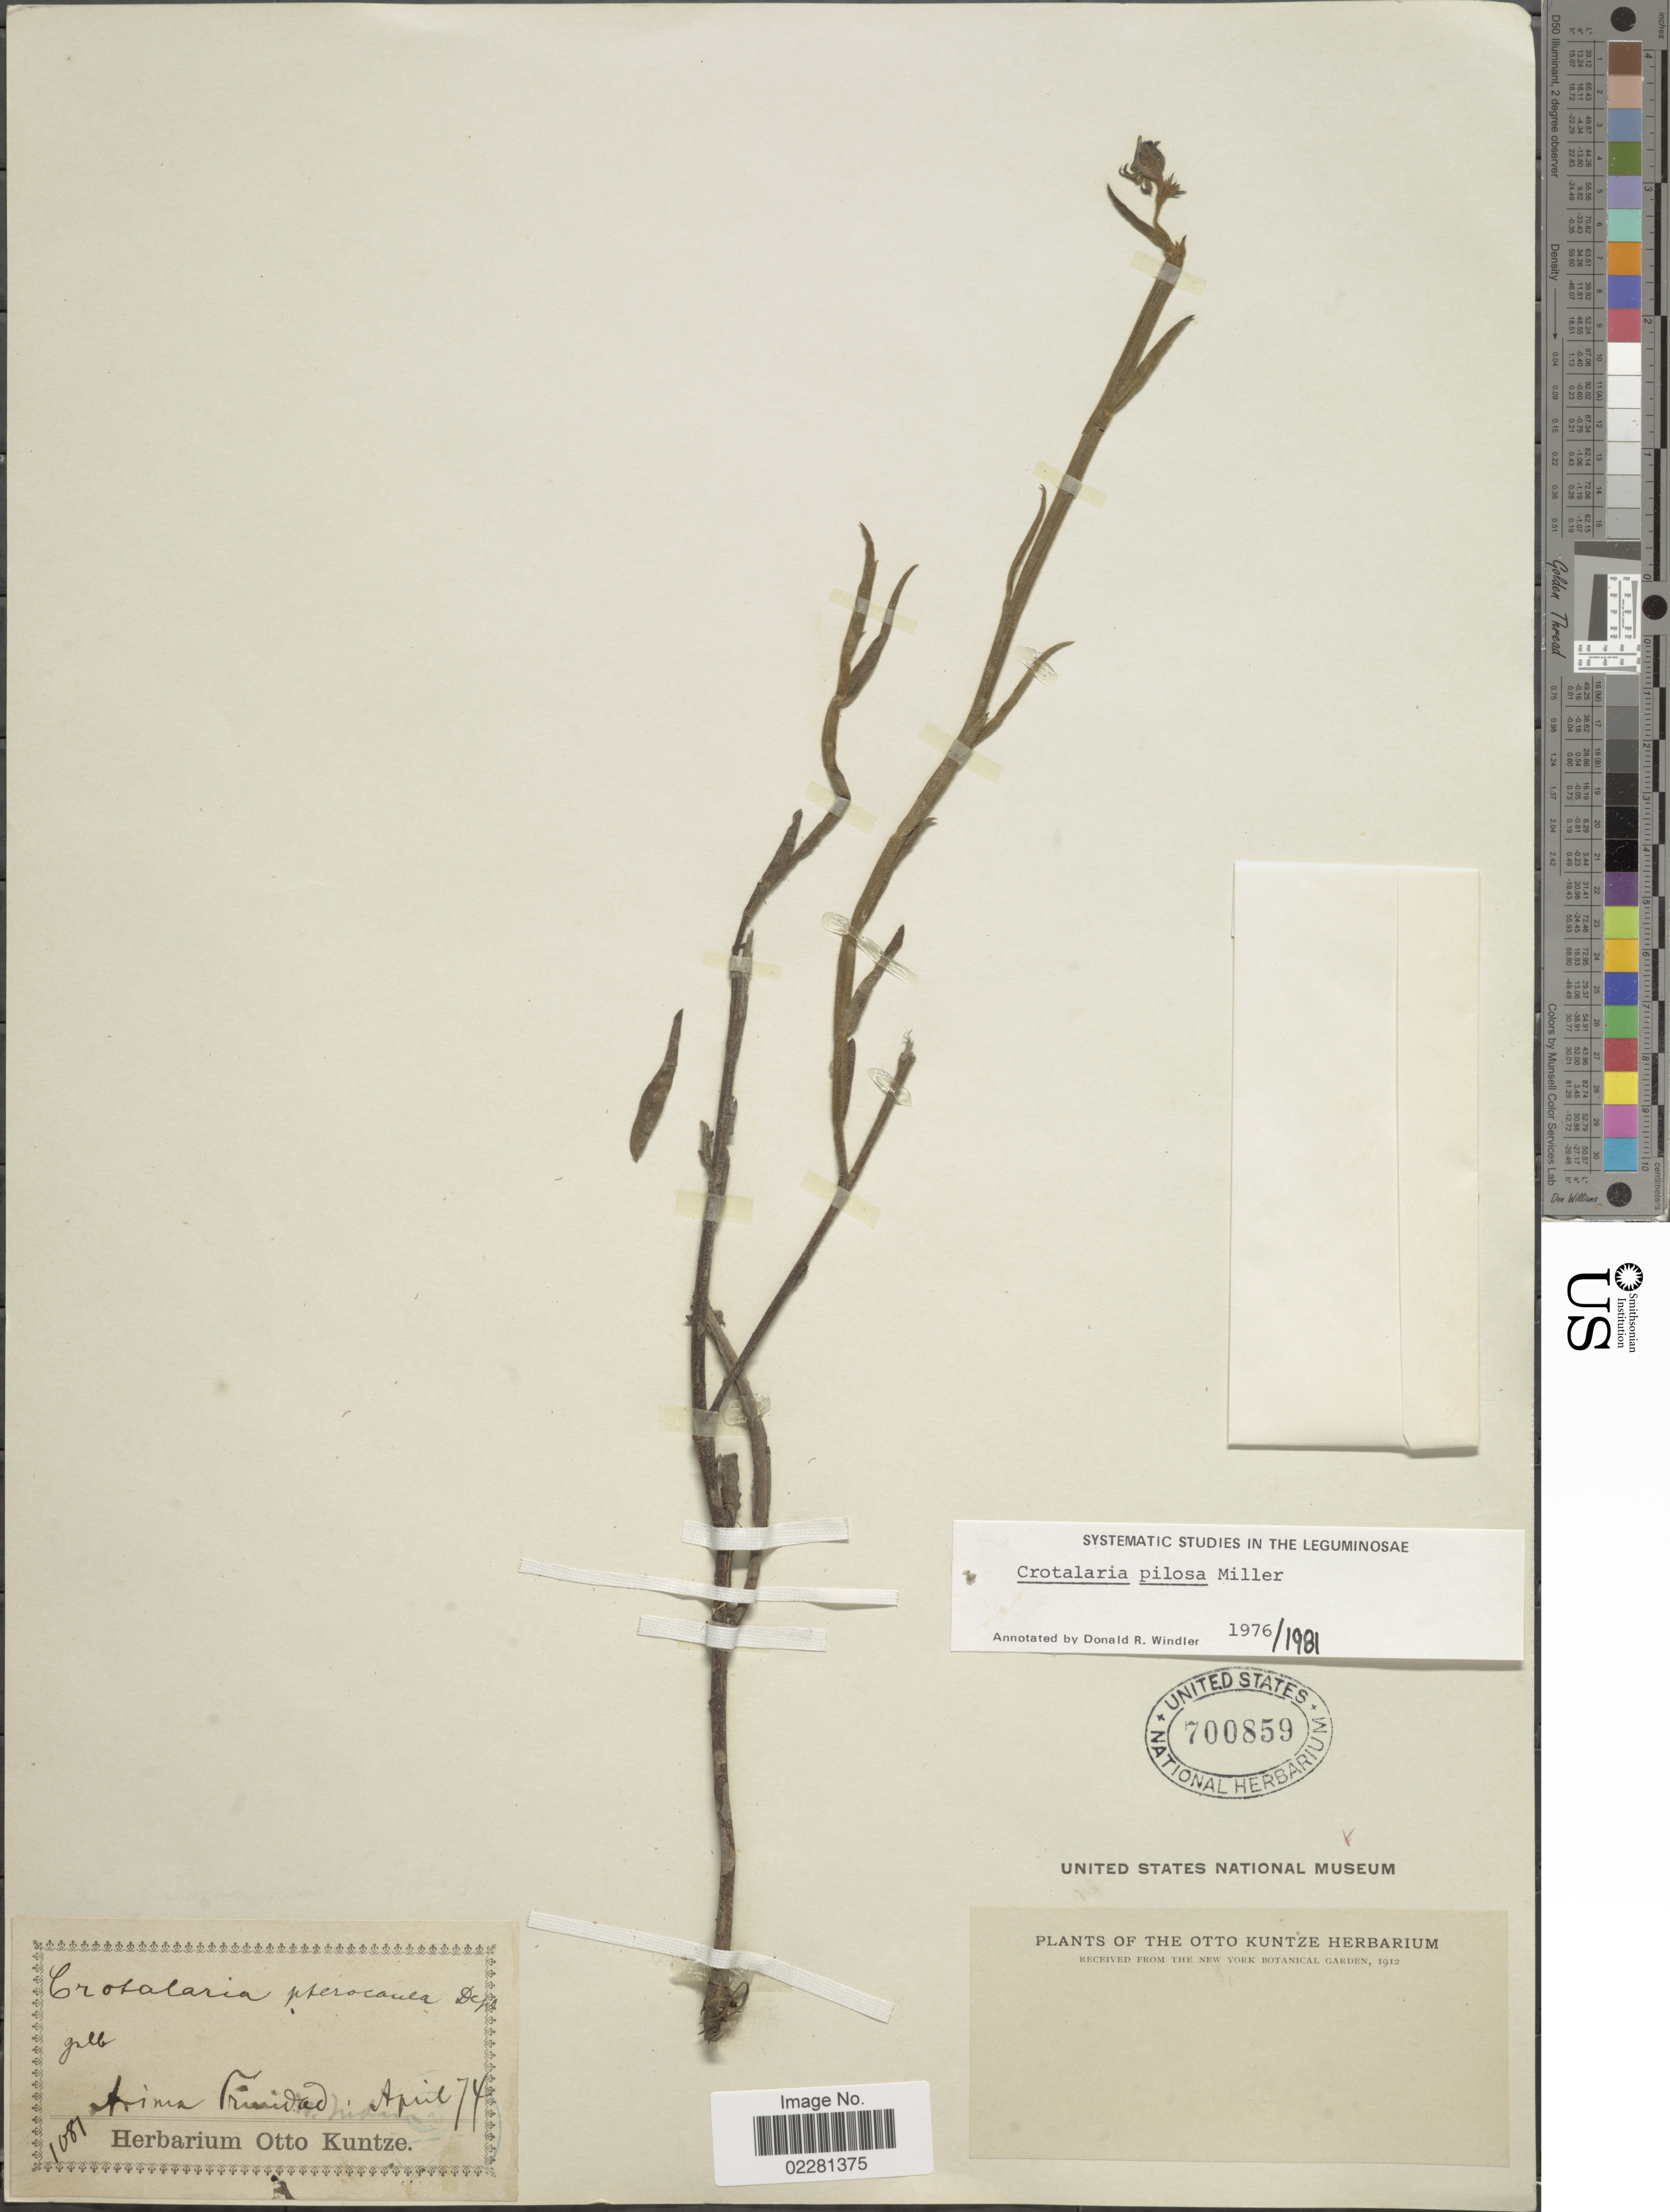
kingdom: Plantae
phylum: Tracheophyta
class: Magnoliopsida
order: Fabales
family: Fabaceae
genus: Crotalaria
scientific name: Crotalaria pilosa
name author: Mill.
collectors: ex herb. Otto Kuntze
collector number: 1081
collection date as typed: Transcribed d/m/y: /4/74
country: Trinidad and Tobago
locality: Arima Trinidad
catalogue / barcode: US 700859